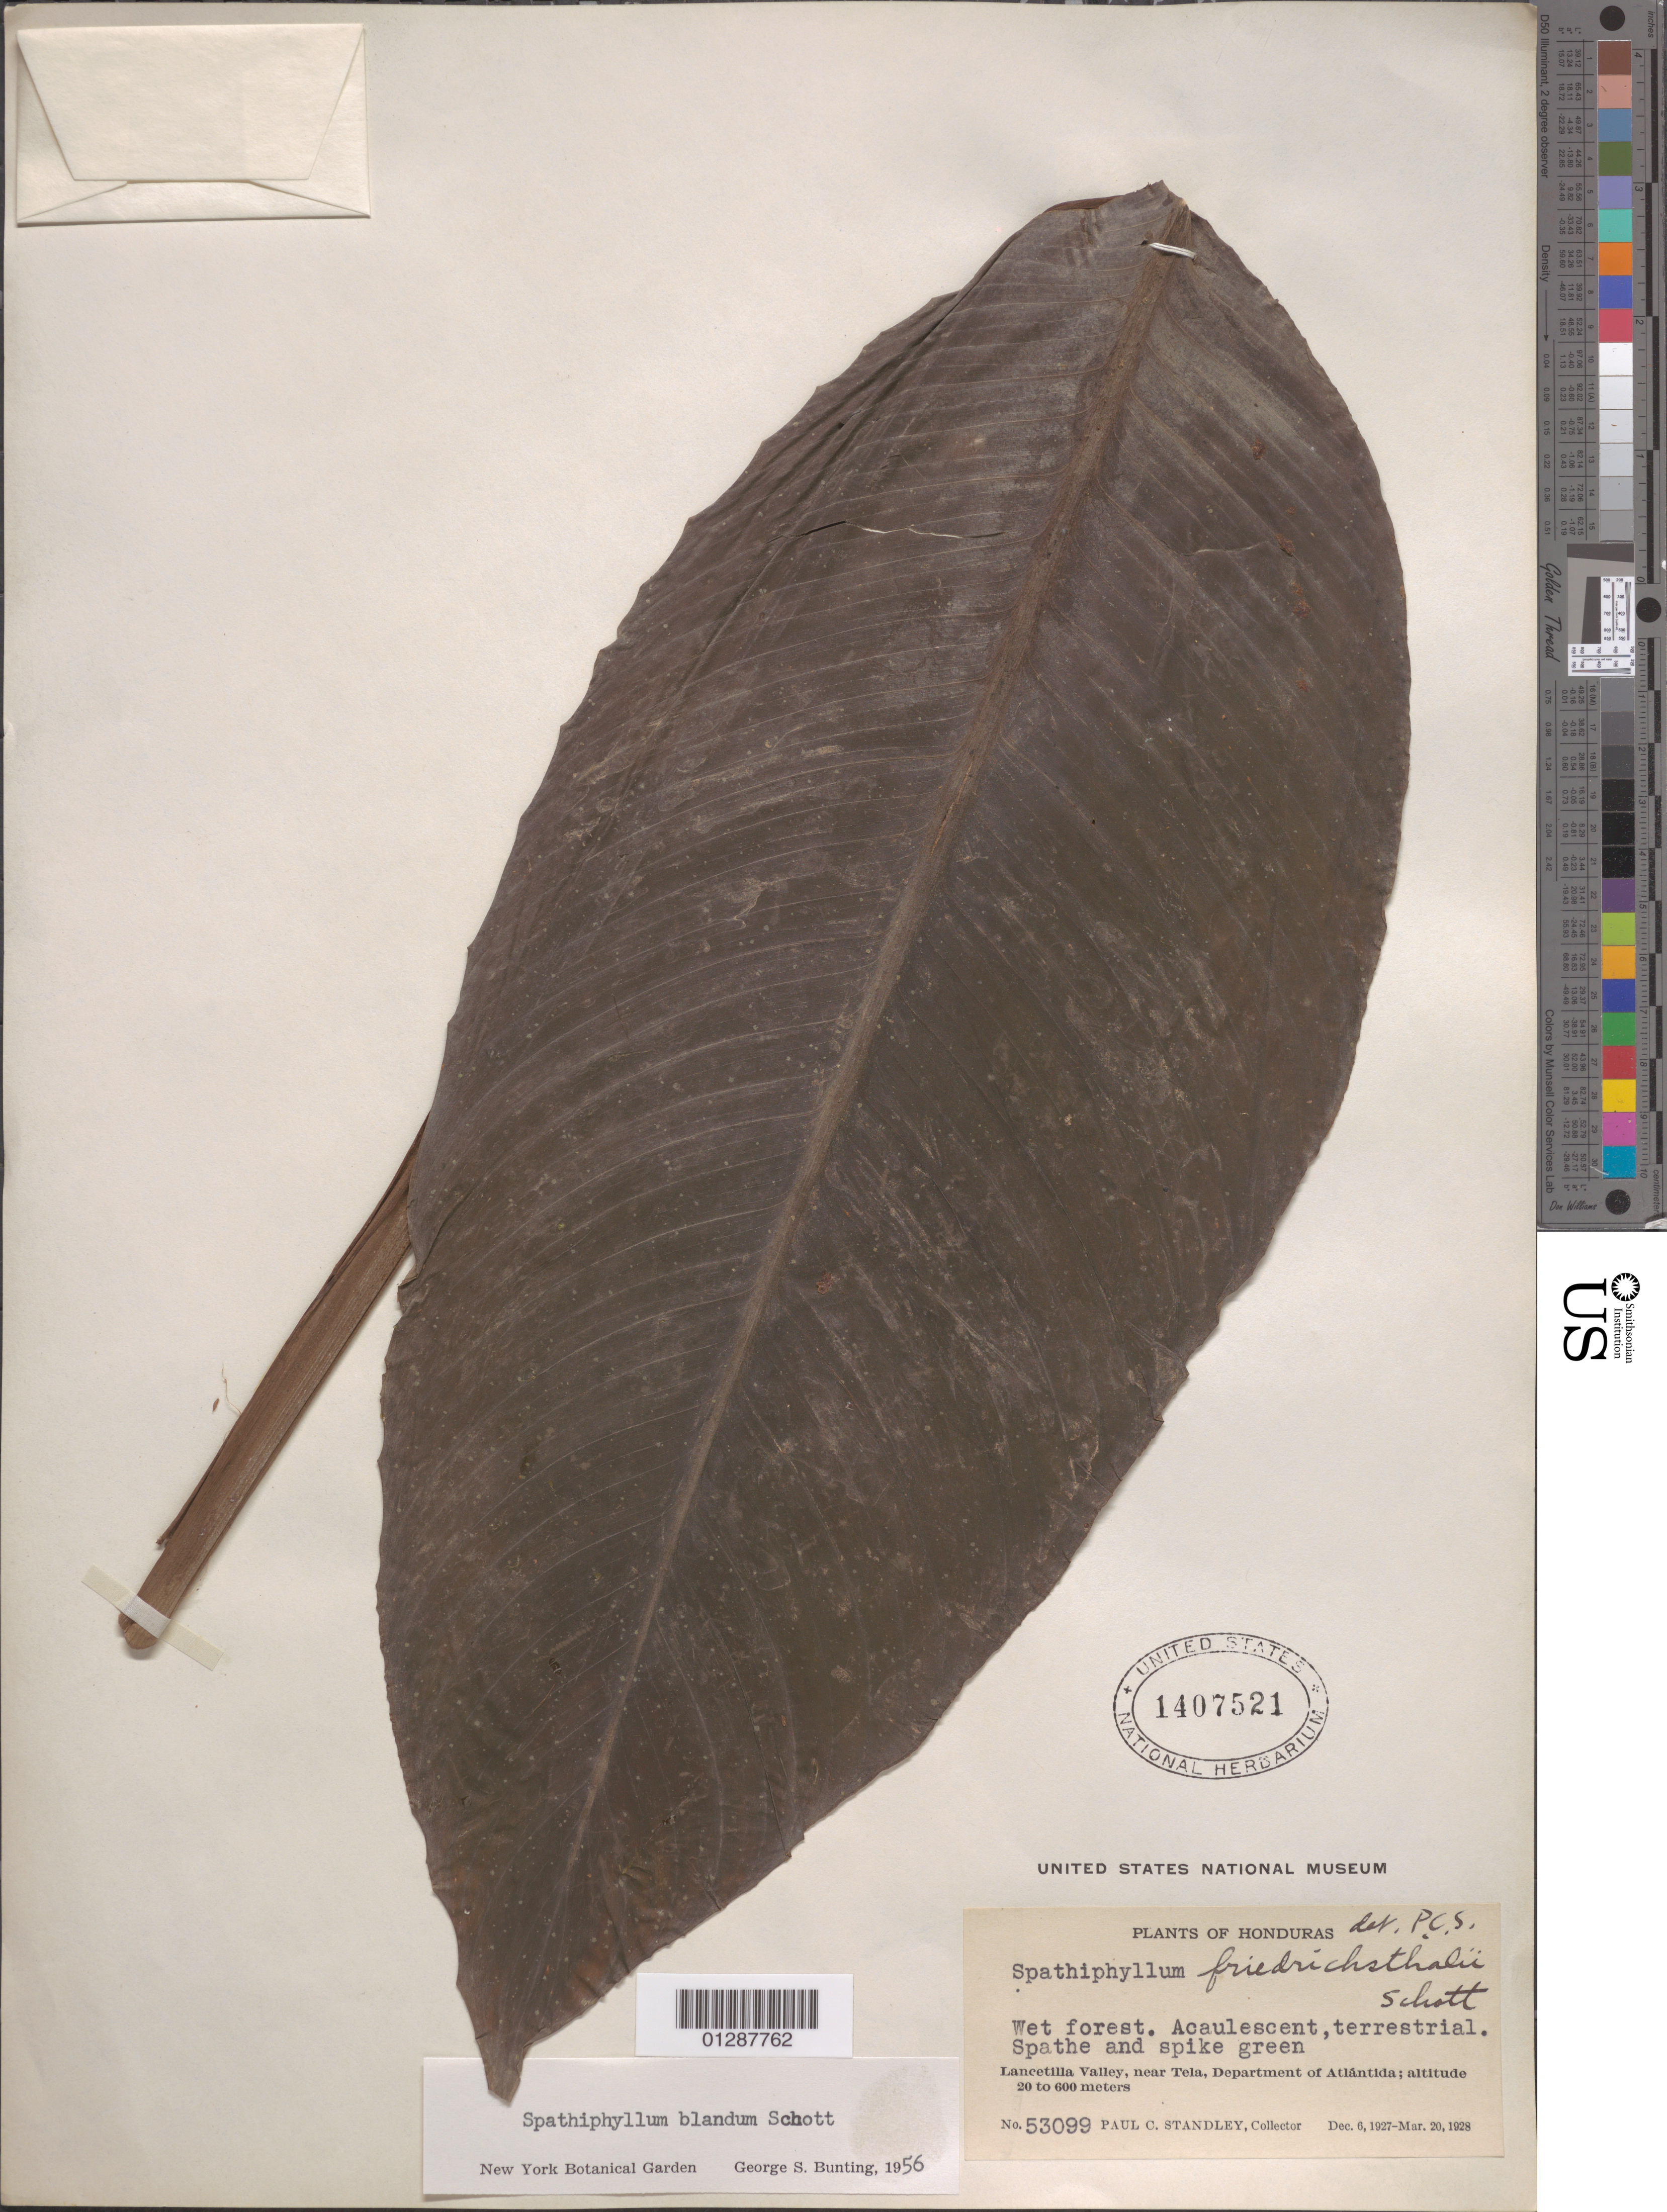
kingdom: Plantae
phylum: Tracheophyta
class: Liliopsida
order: Alismatales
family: Araceae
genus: Spathiphyllum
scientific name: Spathiphyllum blandum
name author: Schott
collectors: P. C. Standley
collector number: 53099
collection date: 1927-12-06/1928-03-20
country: Honduras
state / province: Atlantida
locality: Lancetilla Valley, near Tela, Department of Atlántida.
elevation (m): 20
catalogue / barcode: US 1407521